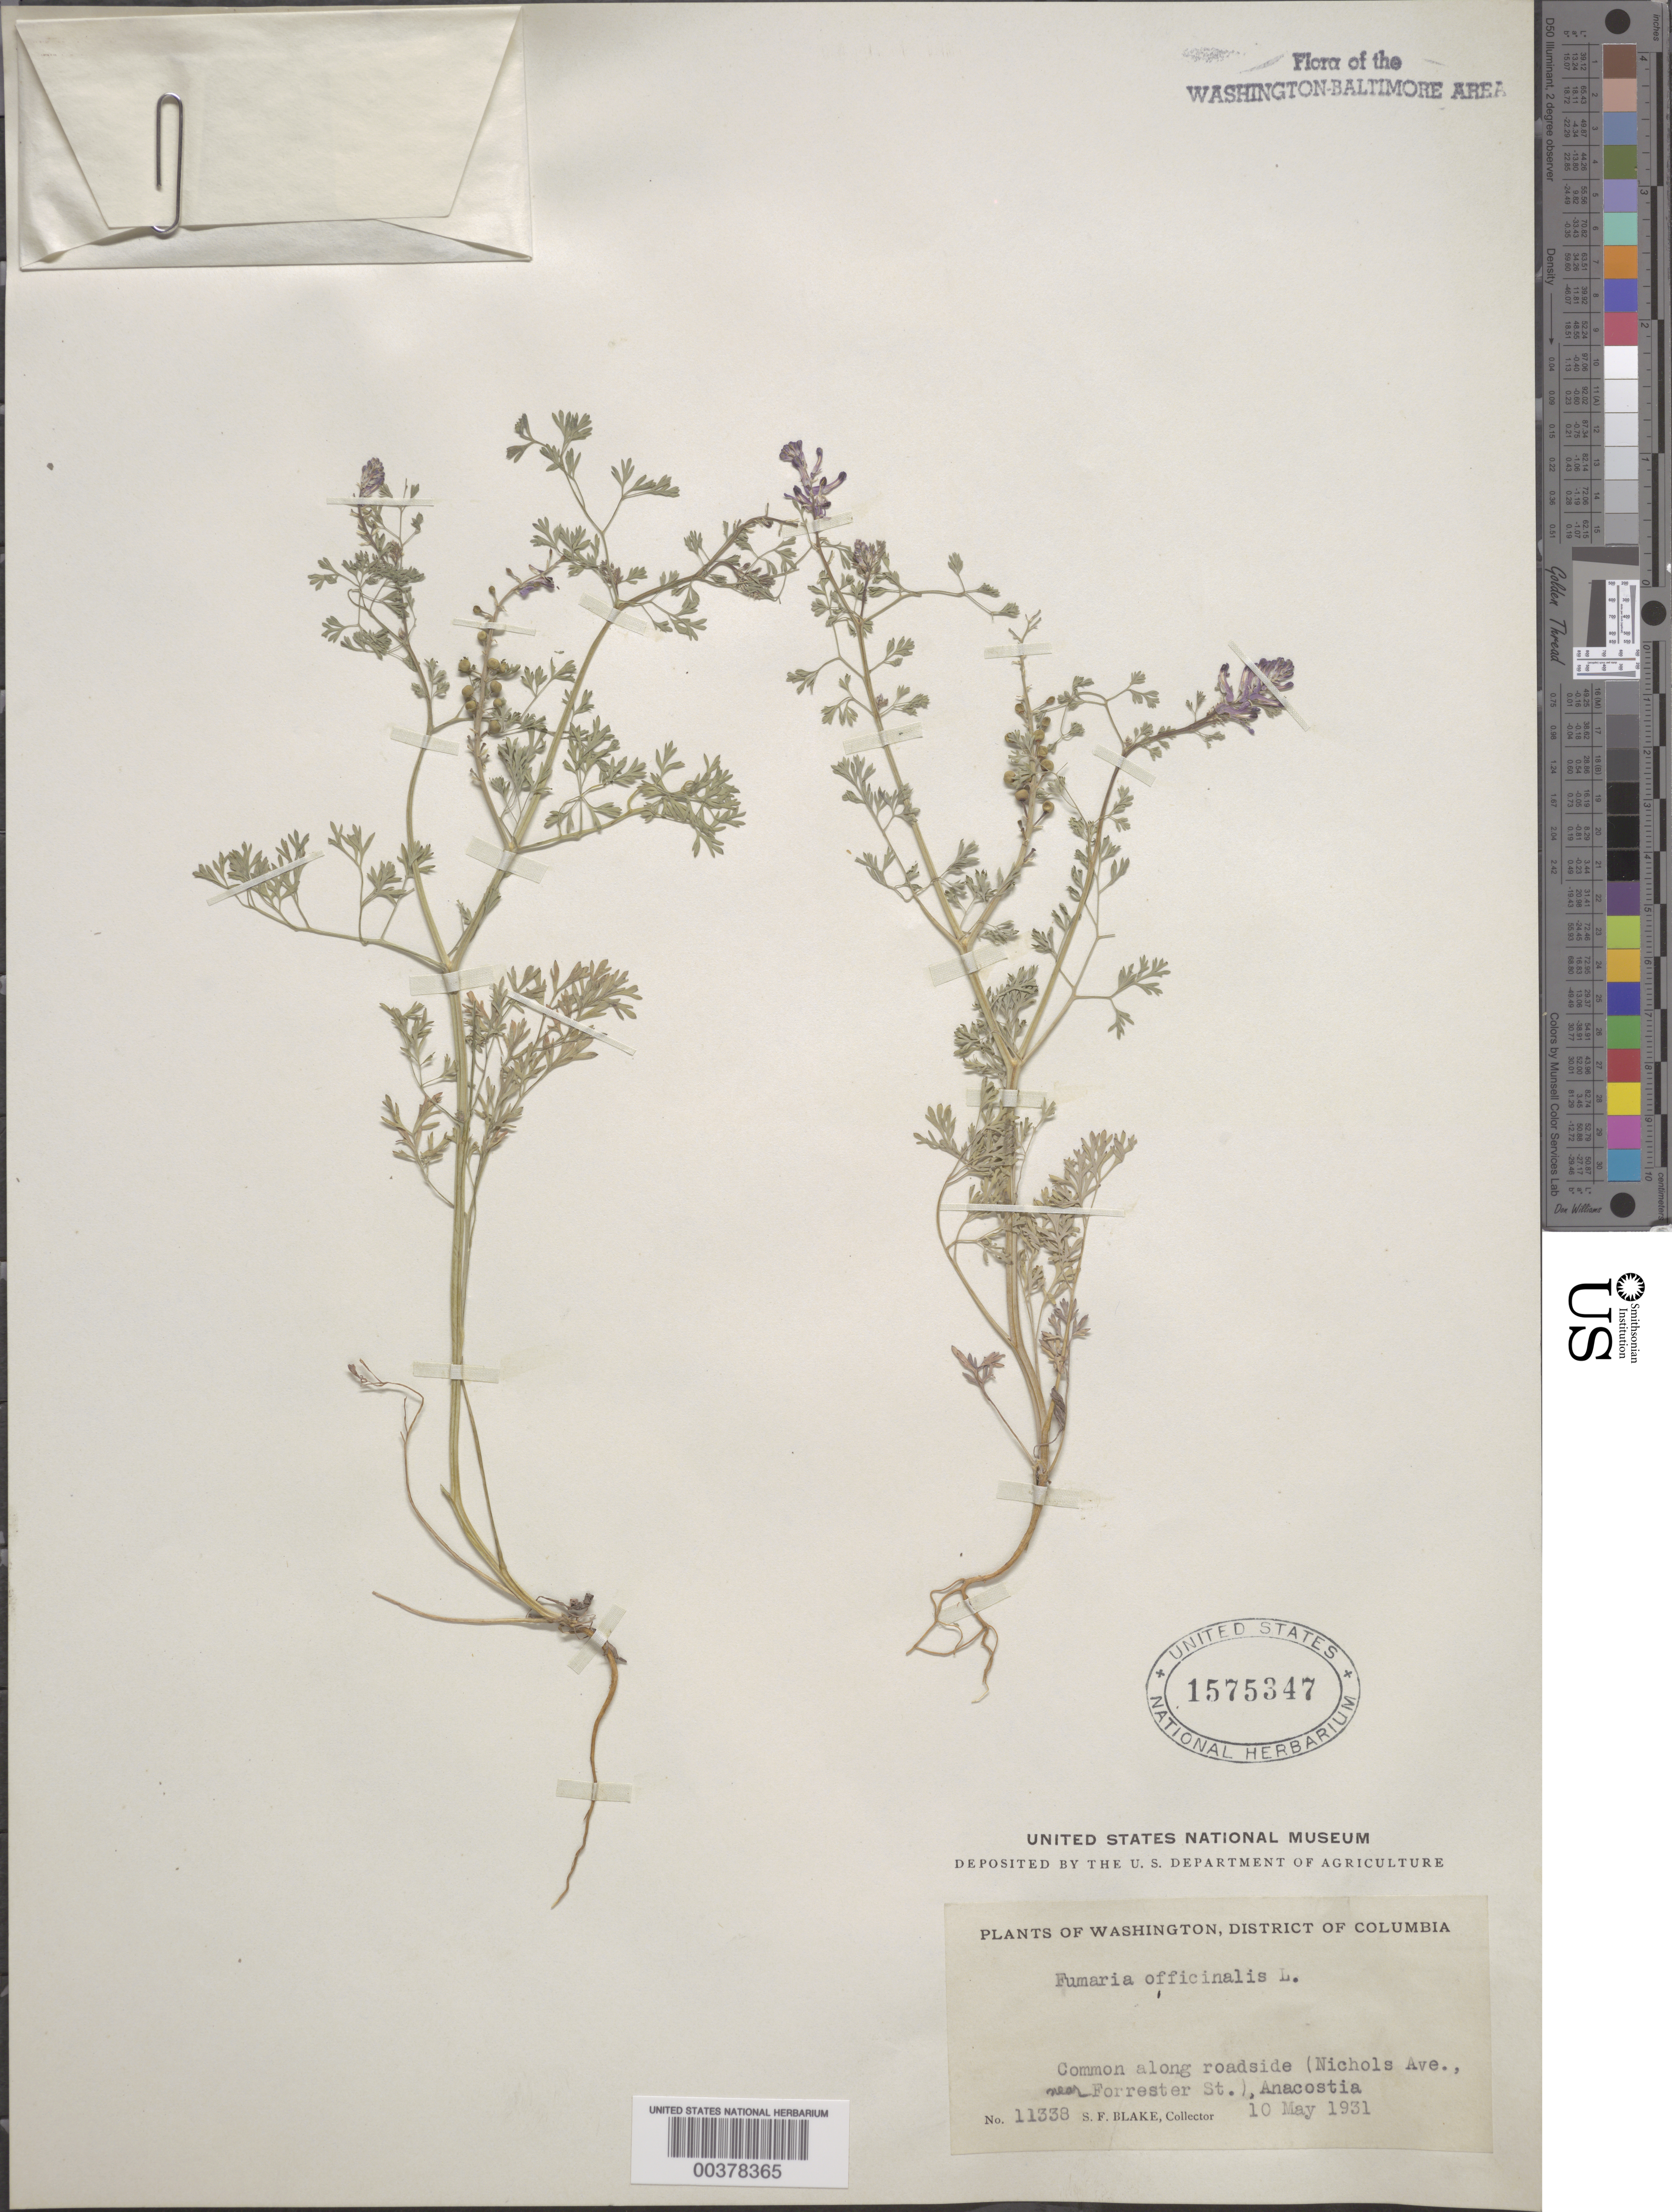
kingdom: Plantae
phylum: Tracheophyta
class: Magnoliopsida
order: Ranunculales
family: Papaveraceae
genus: Fumaria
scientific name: Fumaria officinalis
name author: L.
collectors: S. Blake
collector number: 11338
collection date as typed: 10 May 1931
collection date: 1931-05-10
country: United States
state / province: District of Columbia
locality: Anacostia, Nichols Ave. near Forrester St.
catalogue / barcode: US 1575347